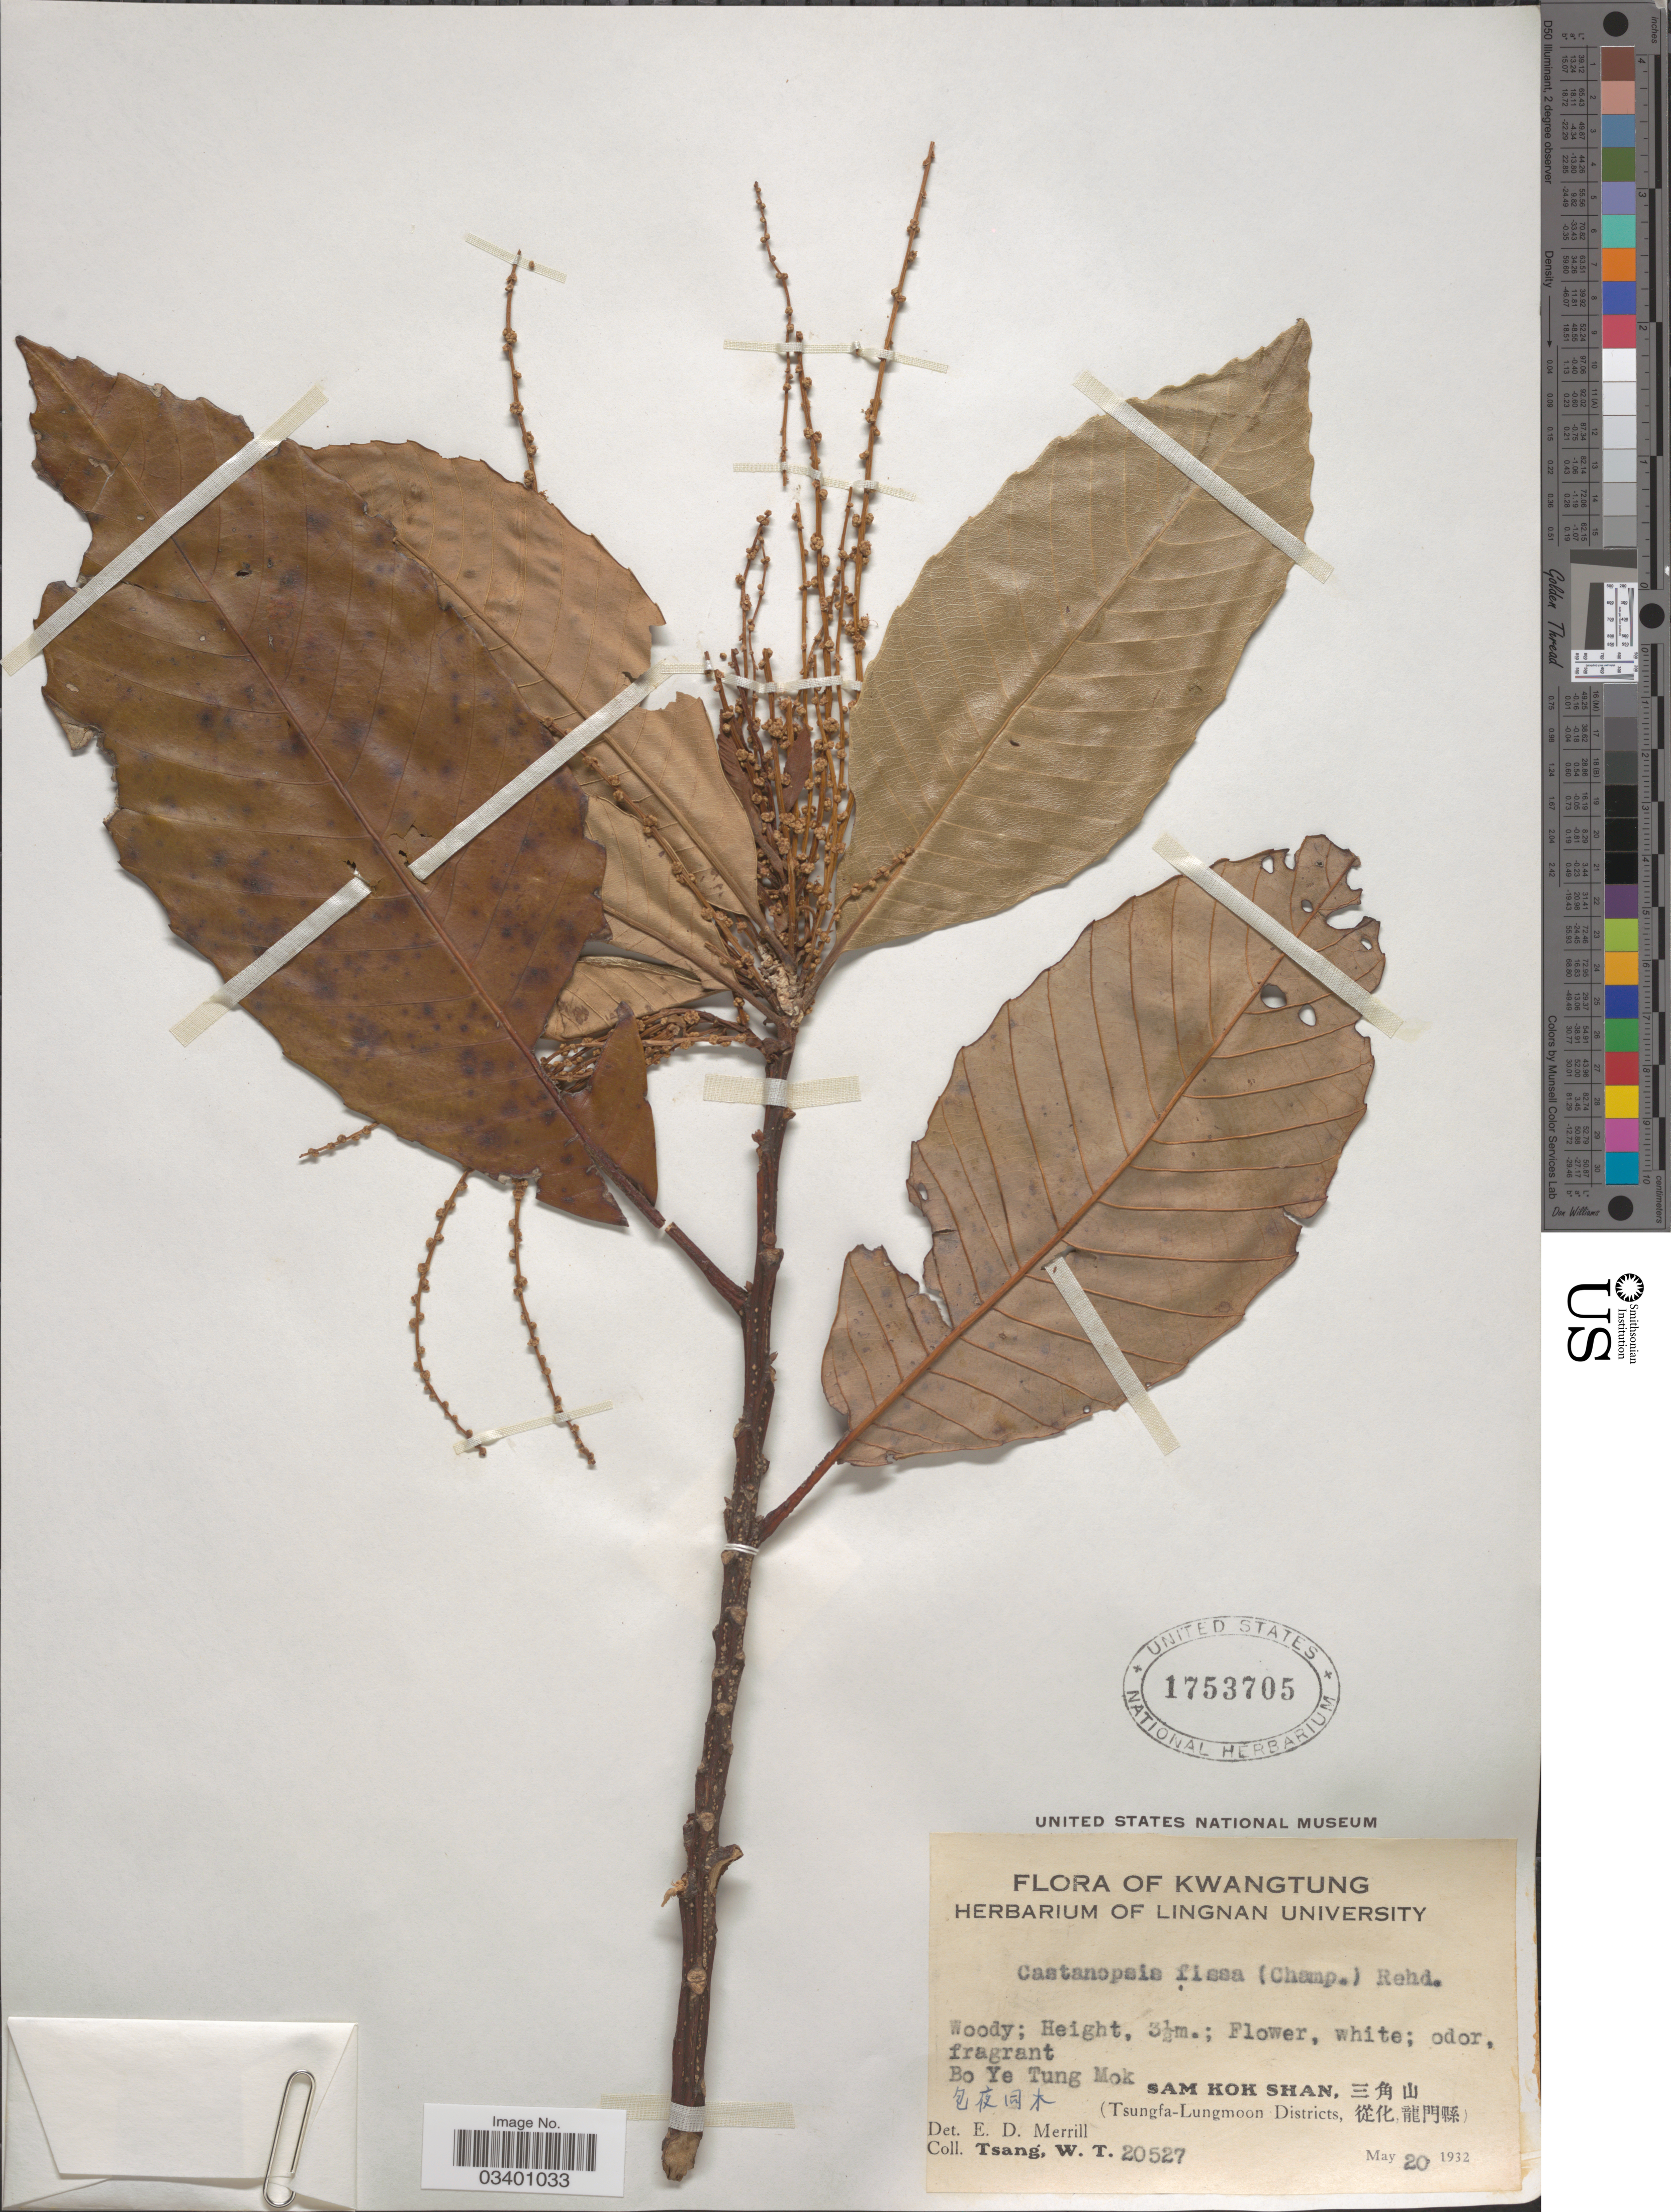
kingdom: Plantae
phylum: Tracheophyta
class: Magnoliopsida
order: Fagales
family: Fagaceae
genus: Castanopsis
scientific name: Castanopsis fissa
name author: (Champ. ex Benth.) Rehder & E.H. Wilson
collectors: W. T. Tsang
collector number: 20527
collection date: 1932-05-20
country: China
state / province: Guangdong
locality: Kwatung.Bo Ye Tung Mok, Sam Kok Shan, (Tsungfa-Lungmoon Districts,)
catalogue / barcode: US 1753705